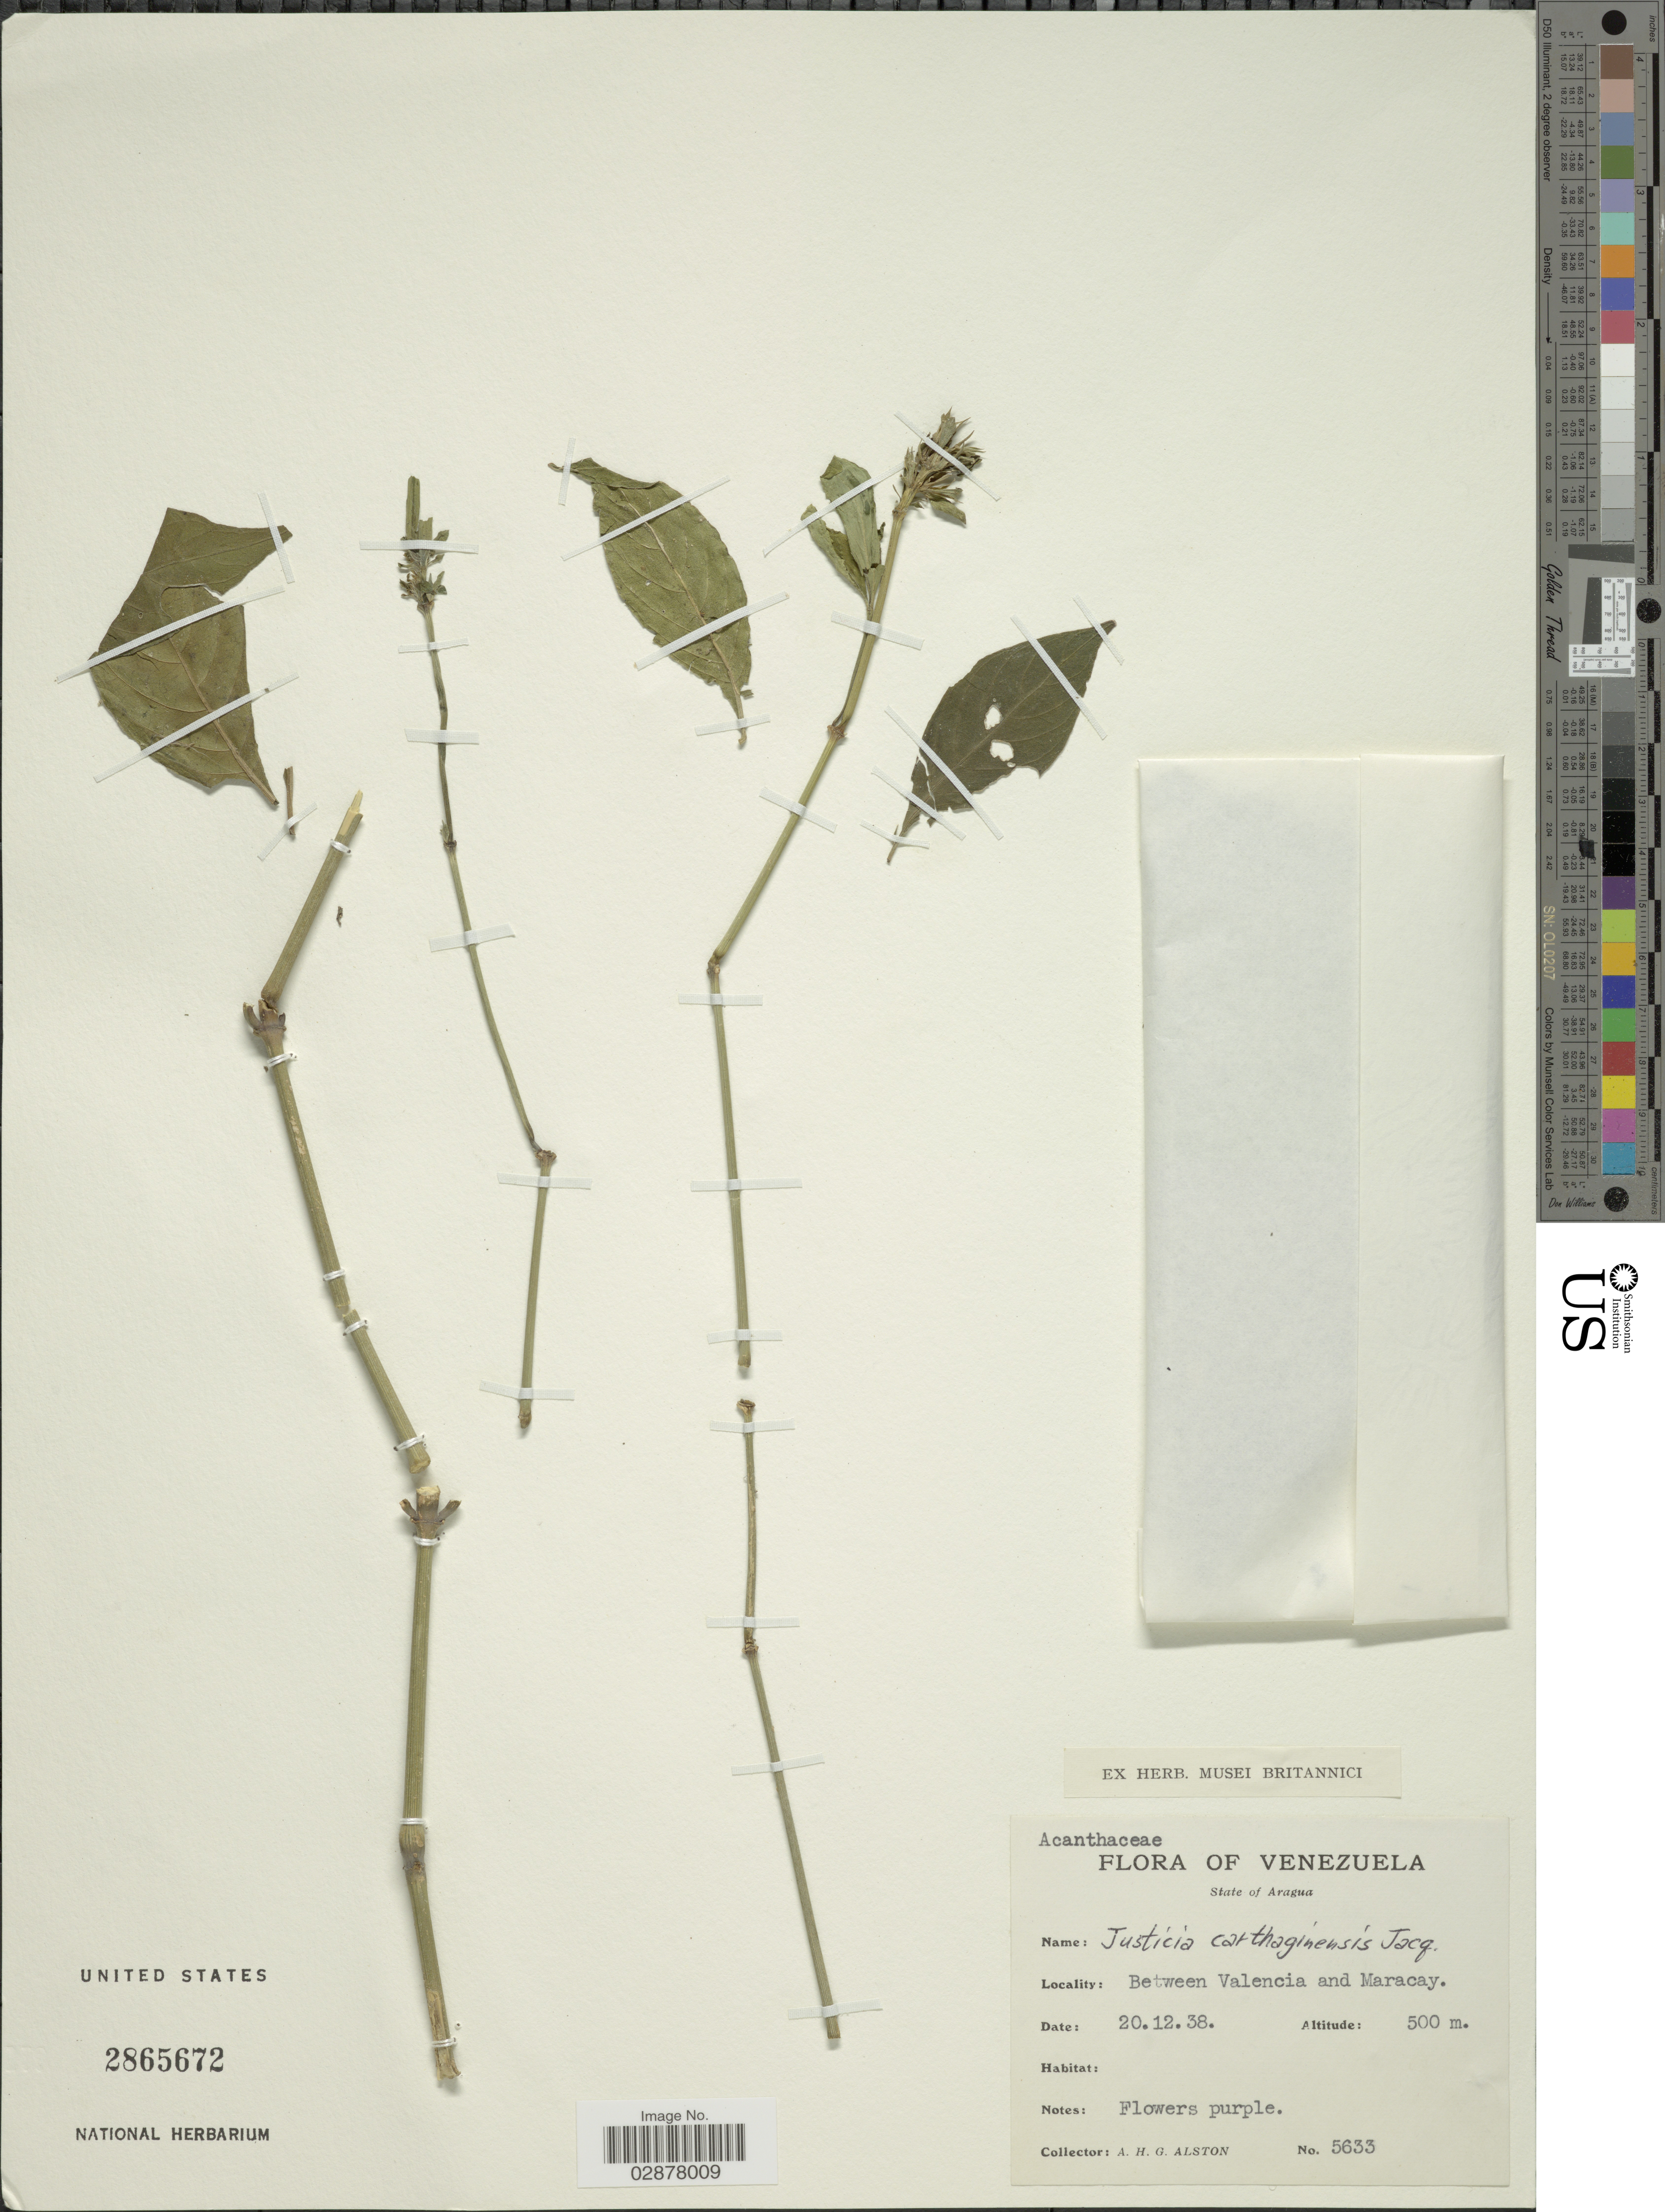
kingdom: Plantae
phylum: Tracheophyta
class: Magnoliopsida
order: Lamiales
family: Acanthaceae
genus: Justicia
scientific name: Justicia carthaginensis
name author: Jacq.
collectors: A. H. Alston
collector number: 5633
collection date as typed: Transcribed d/m/y: 20/12/38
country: Venezuela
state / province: Aragua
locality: Between Valencia and Maracay.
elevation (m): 500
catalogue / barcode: US 2865672